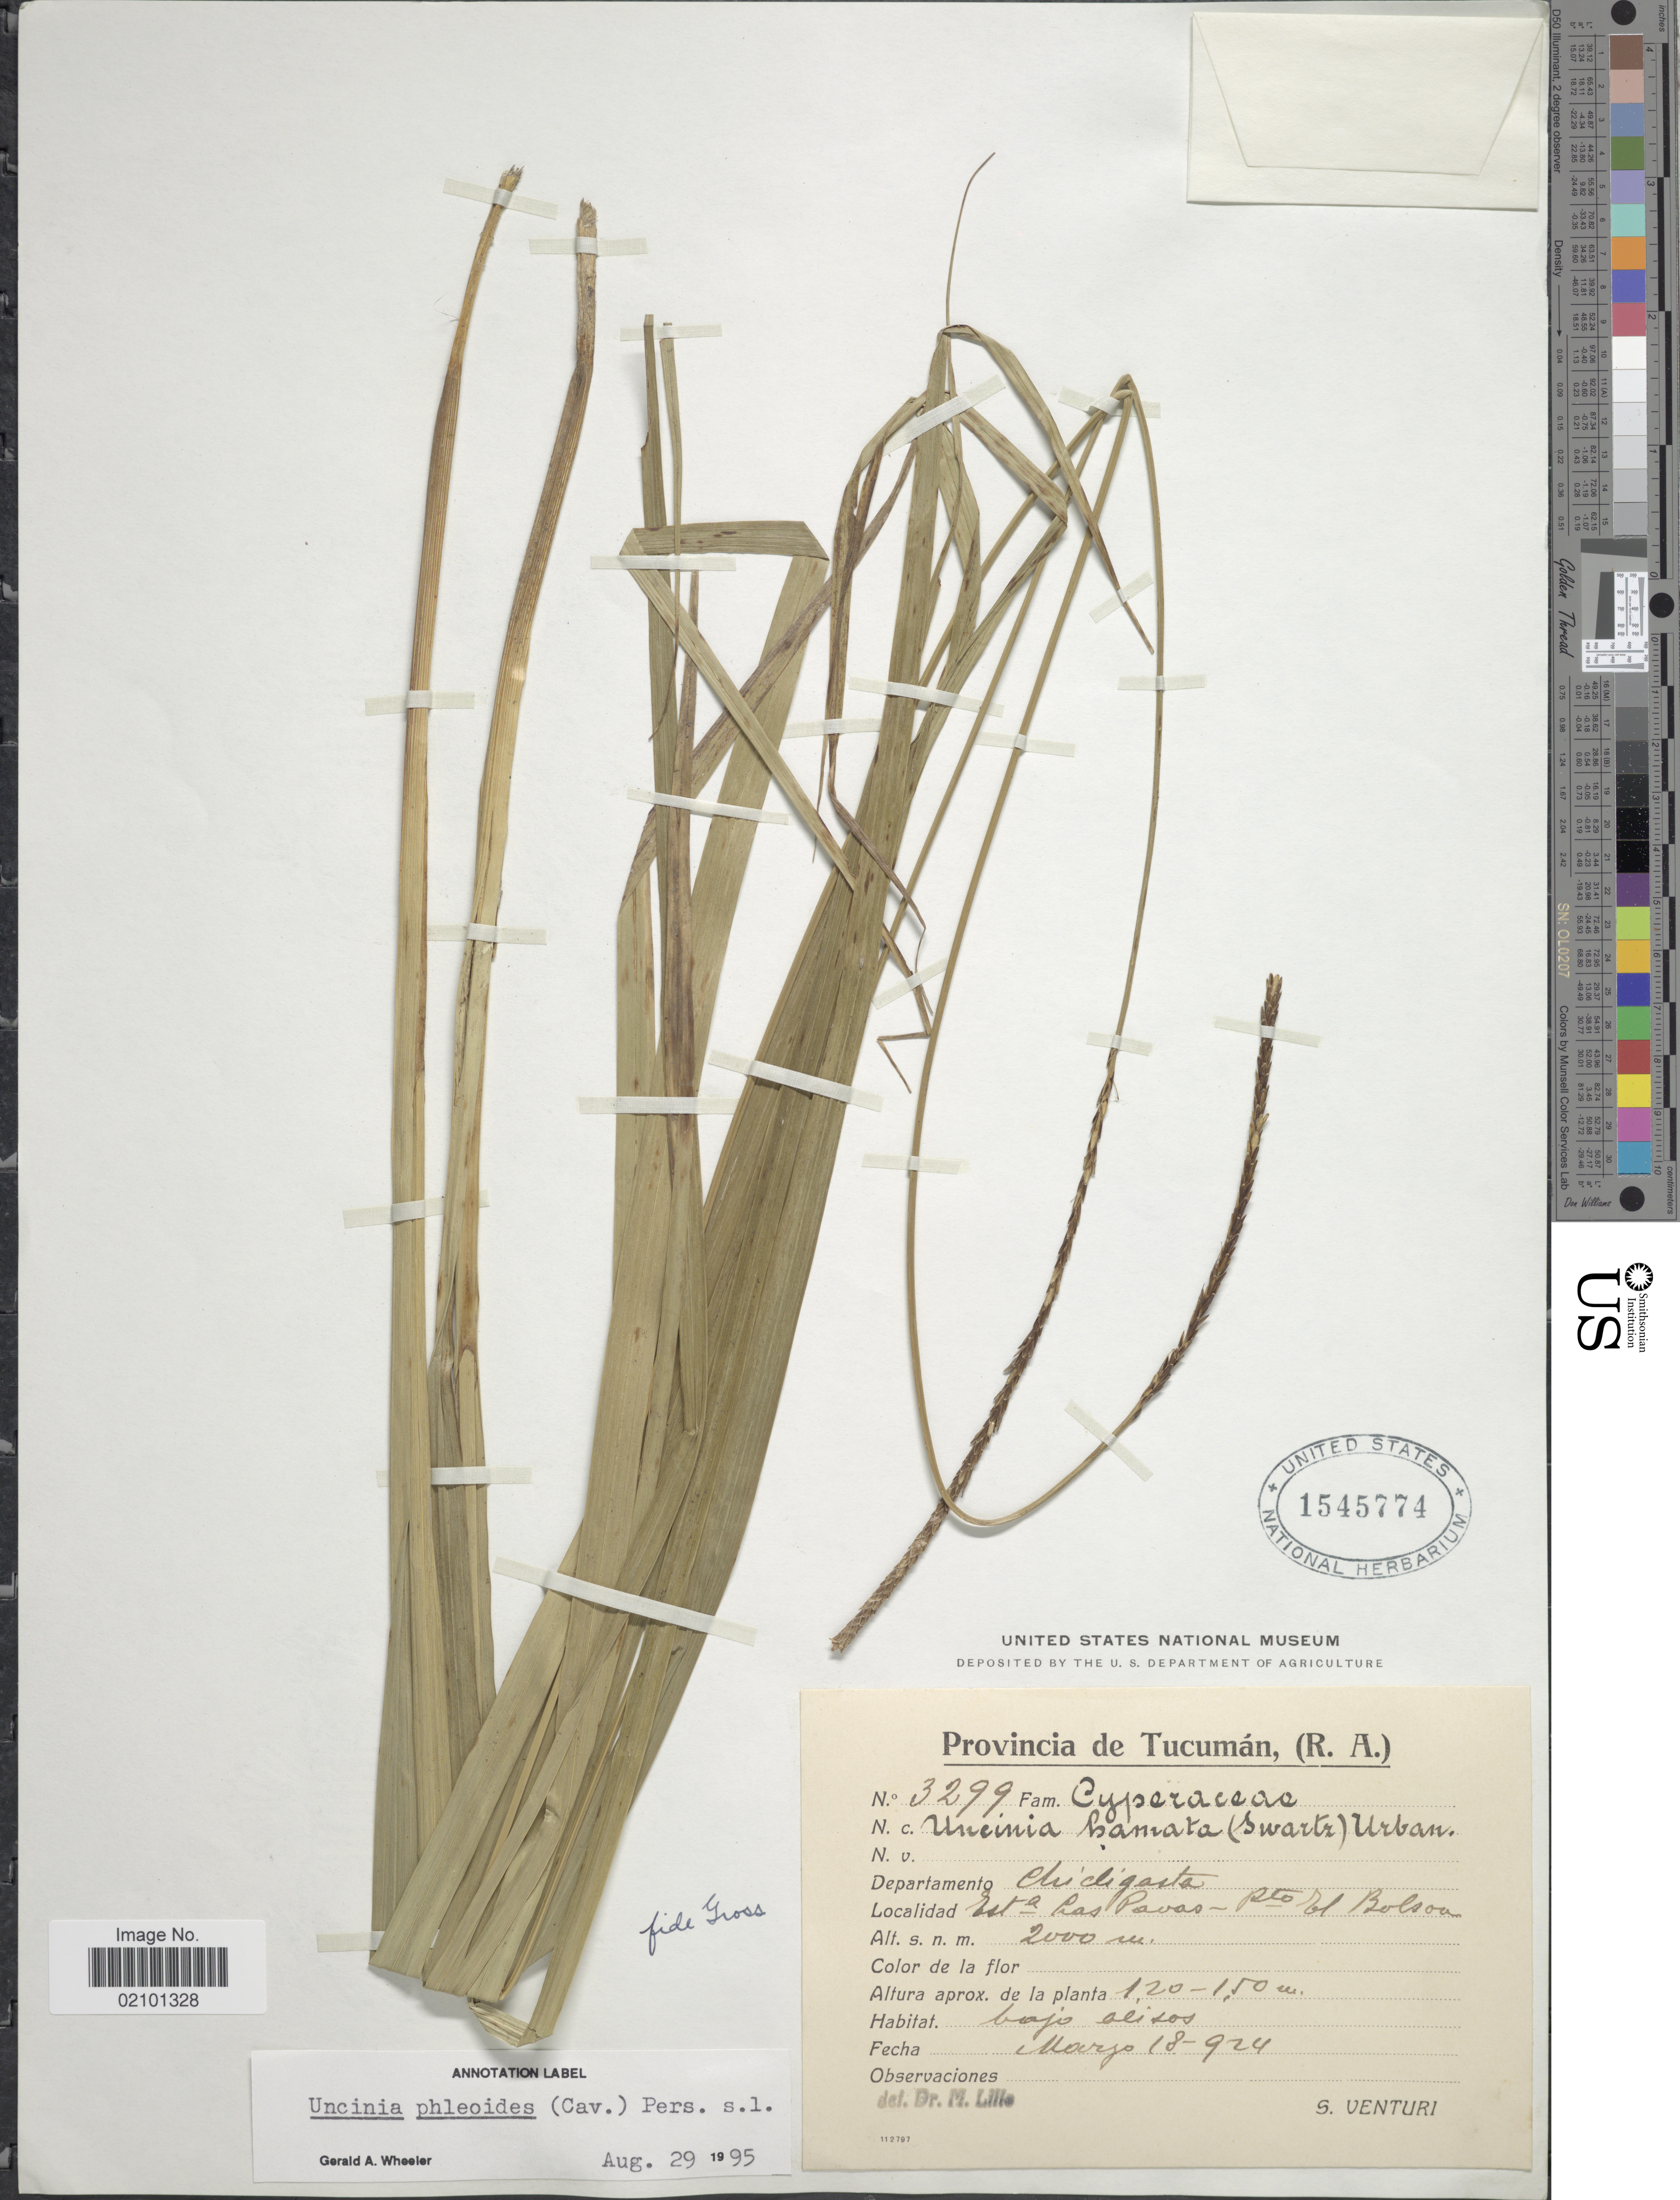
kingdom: Plantae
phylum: Tracheophyta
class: Liliopsida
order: Poales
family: Cyperaceae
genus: Carex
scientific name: Carex phleoides Cav. subsp. phleoides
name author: Cav.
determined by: Jimnéz-Mejias, Pedro, (UPOS), Universidad Pablo de Olavide (SPAIN)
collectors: S. Venturi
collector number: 3299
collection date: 1924-03-18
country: Argentina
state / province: Tucuman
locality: (R.A.) Departamento Chicligasta. Esta. Las Pavas, Pto. El Bolsoa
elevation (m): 2000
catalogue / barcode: US 1545774